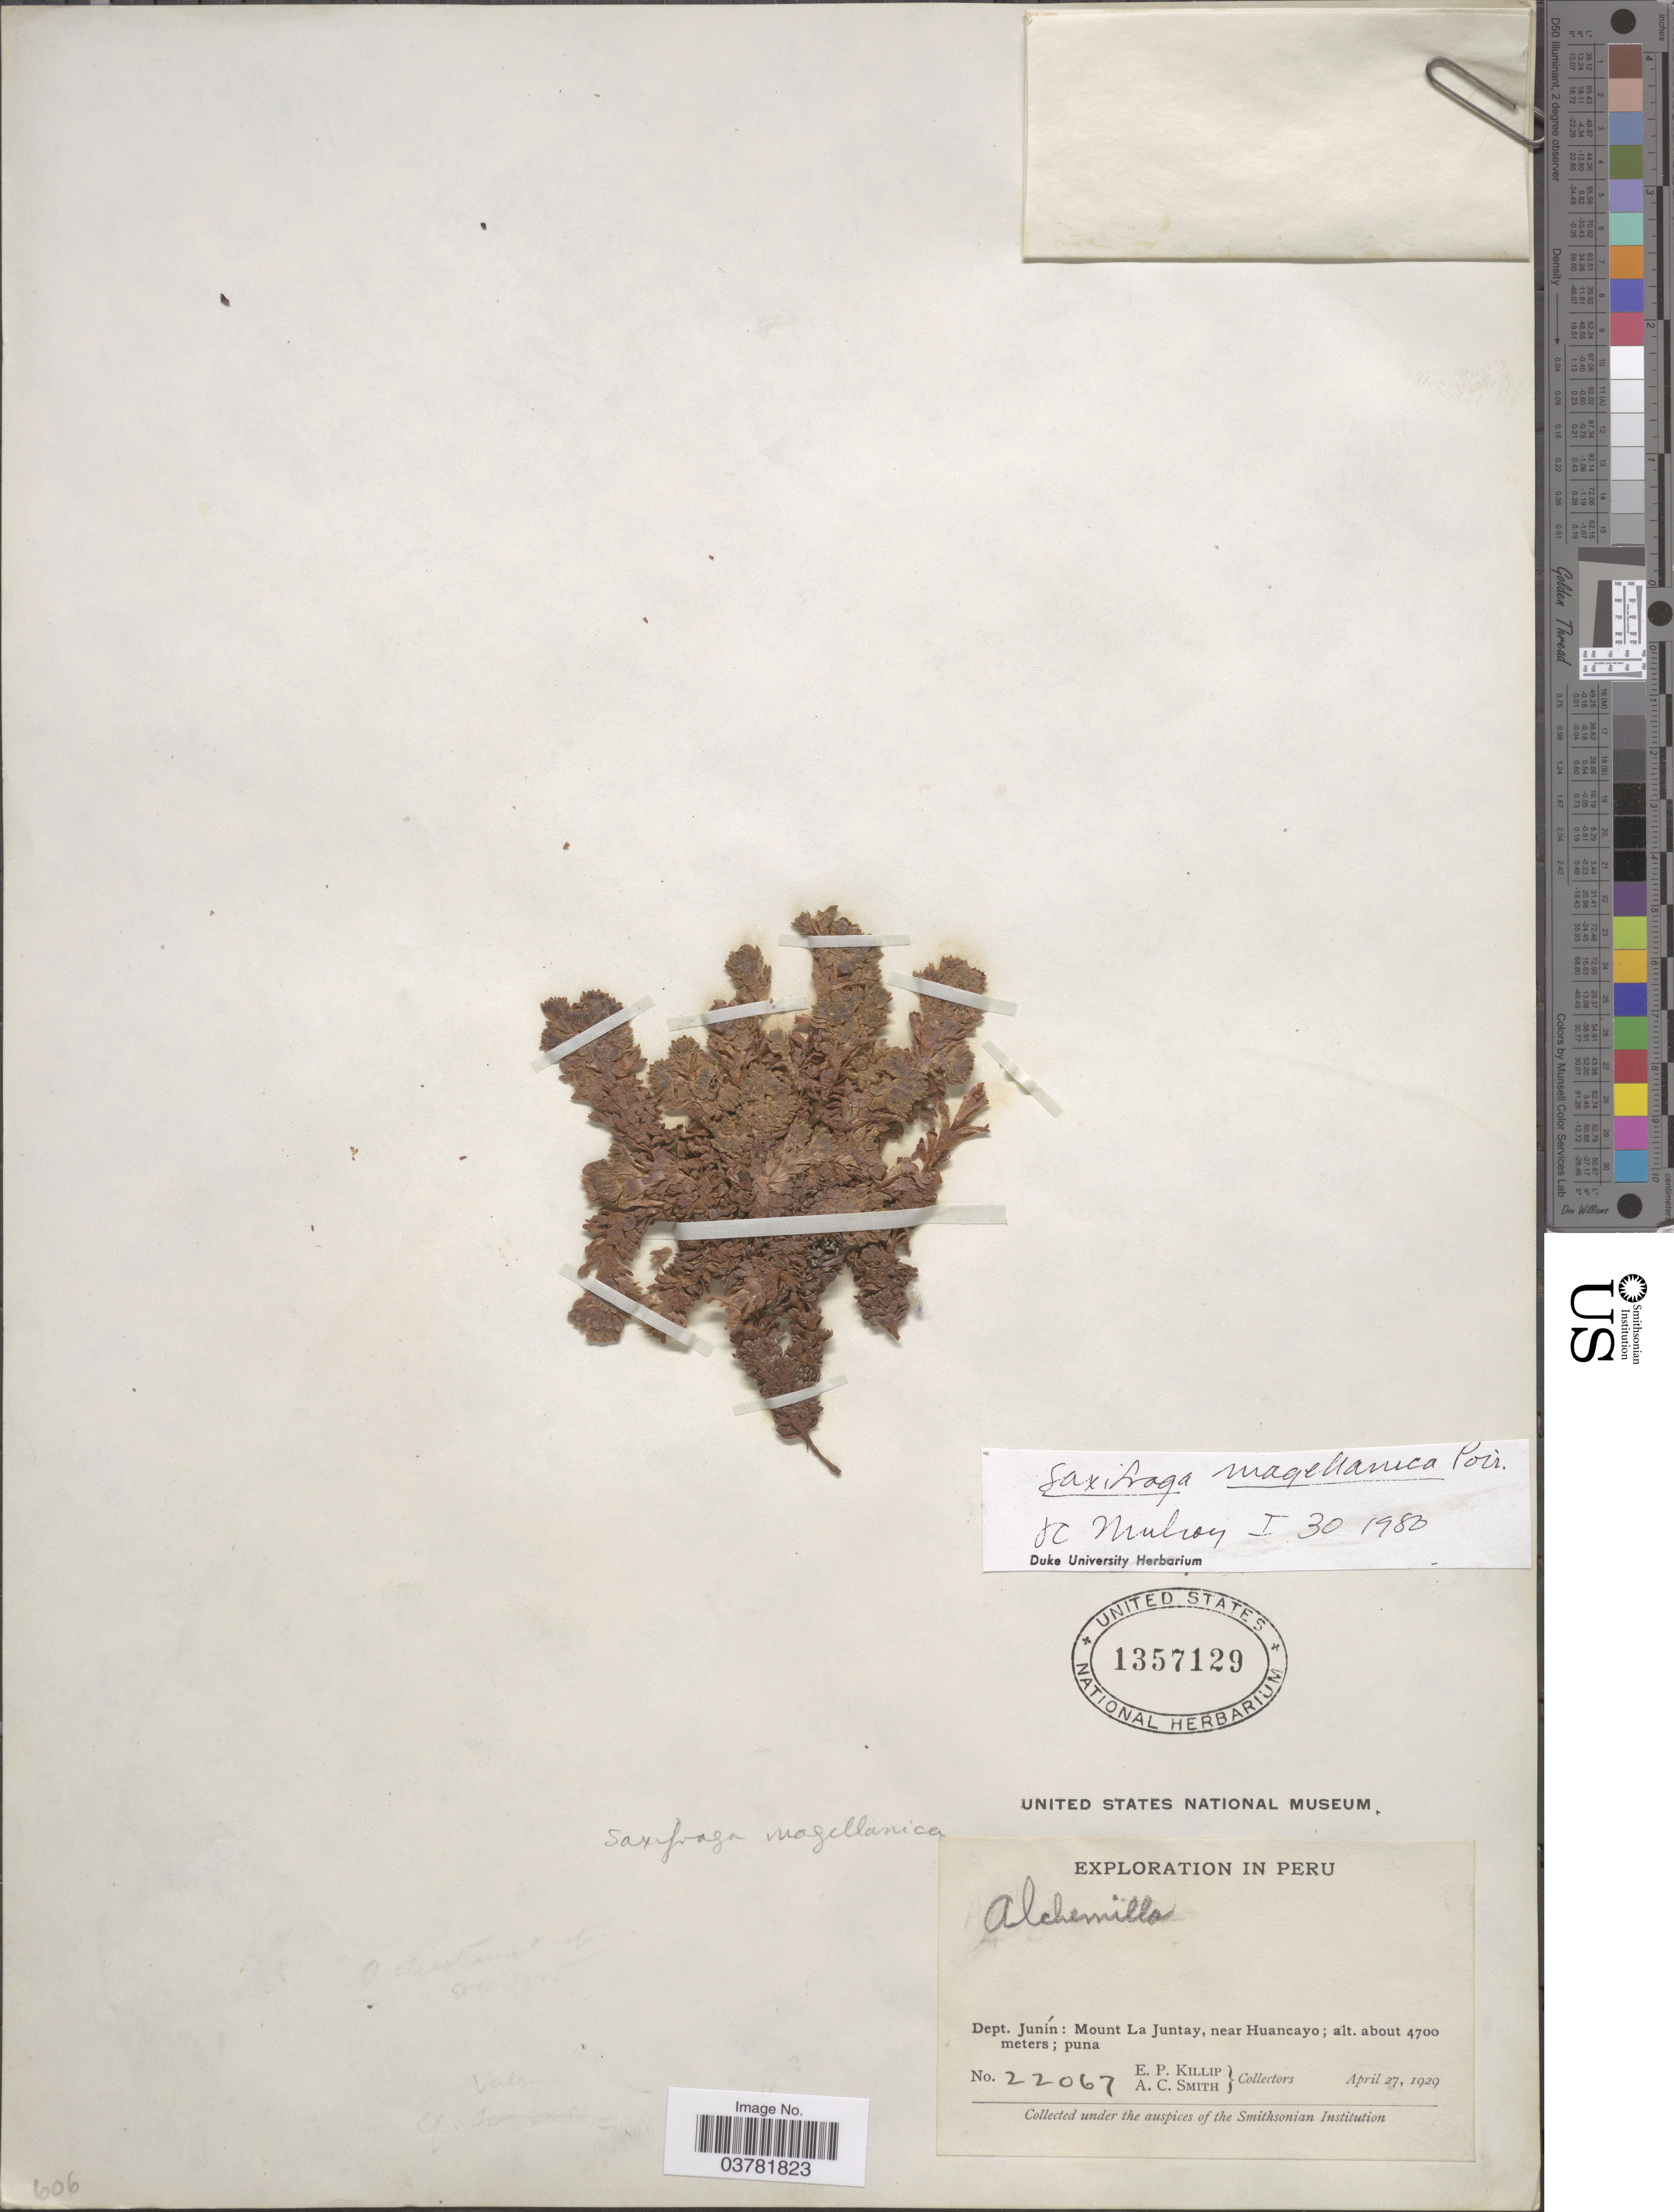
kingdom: Plantae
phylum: Tracheophyta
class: Magnoliopsida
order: Saxifragales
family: Saxifragaceae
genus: Saxifraga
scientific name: Saxifraga magellanica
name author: Poir.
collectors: E. P. Killip & A. C. Smith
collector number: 22067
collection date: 1929-04-27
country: Peru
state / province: Junín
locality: Exploration in Peru. Dept. Junín: Mount La Juntay, near Huancayo.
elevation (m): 4700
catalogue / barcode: US 1357129